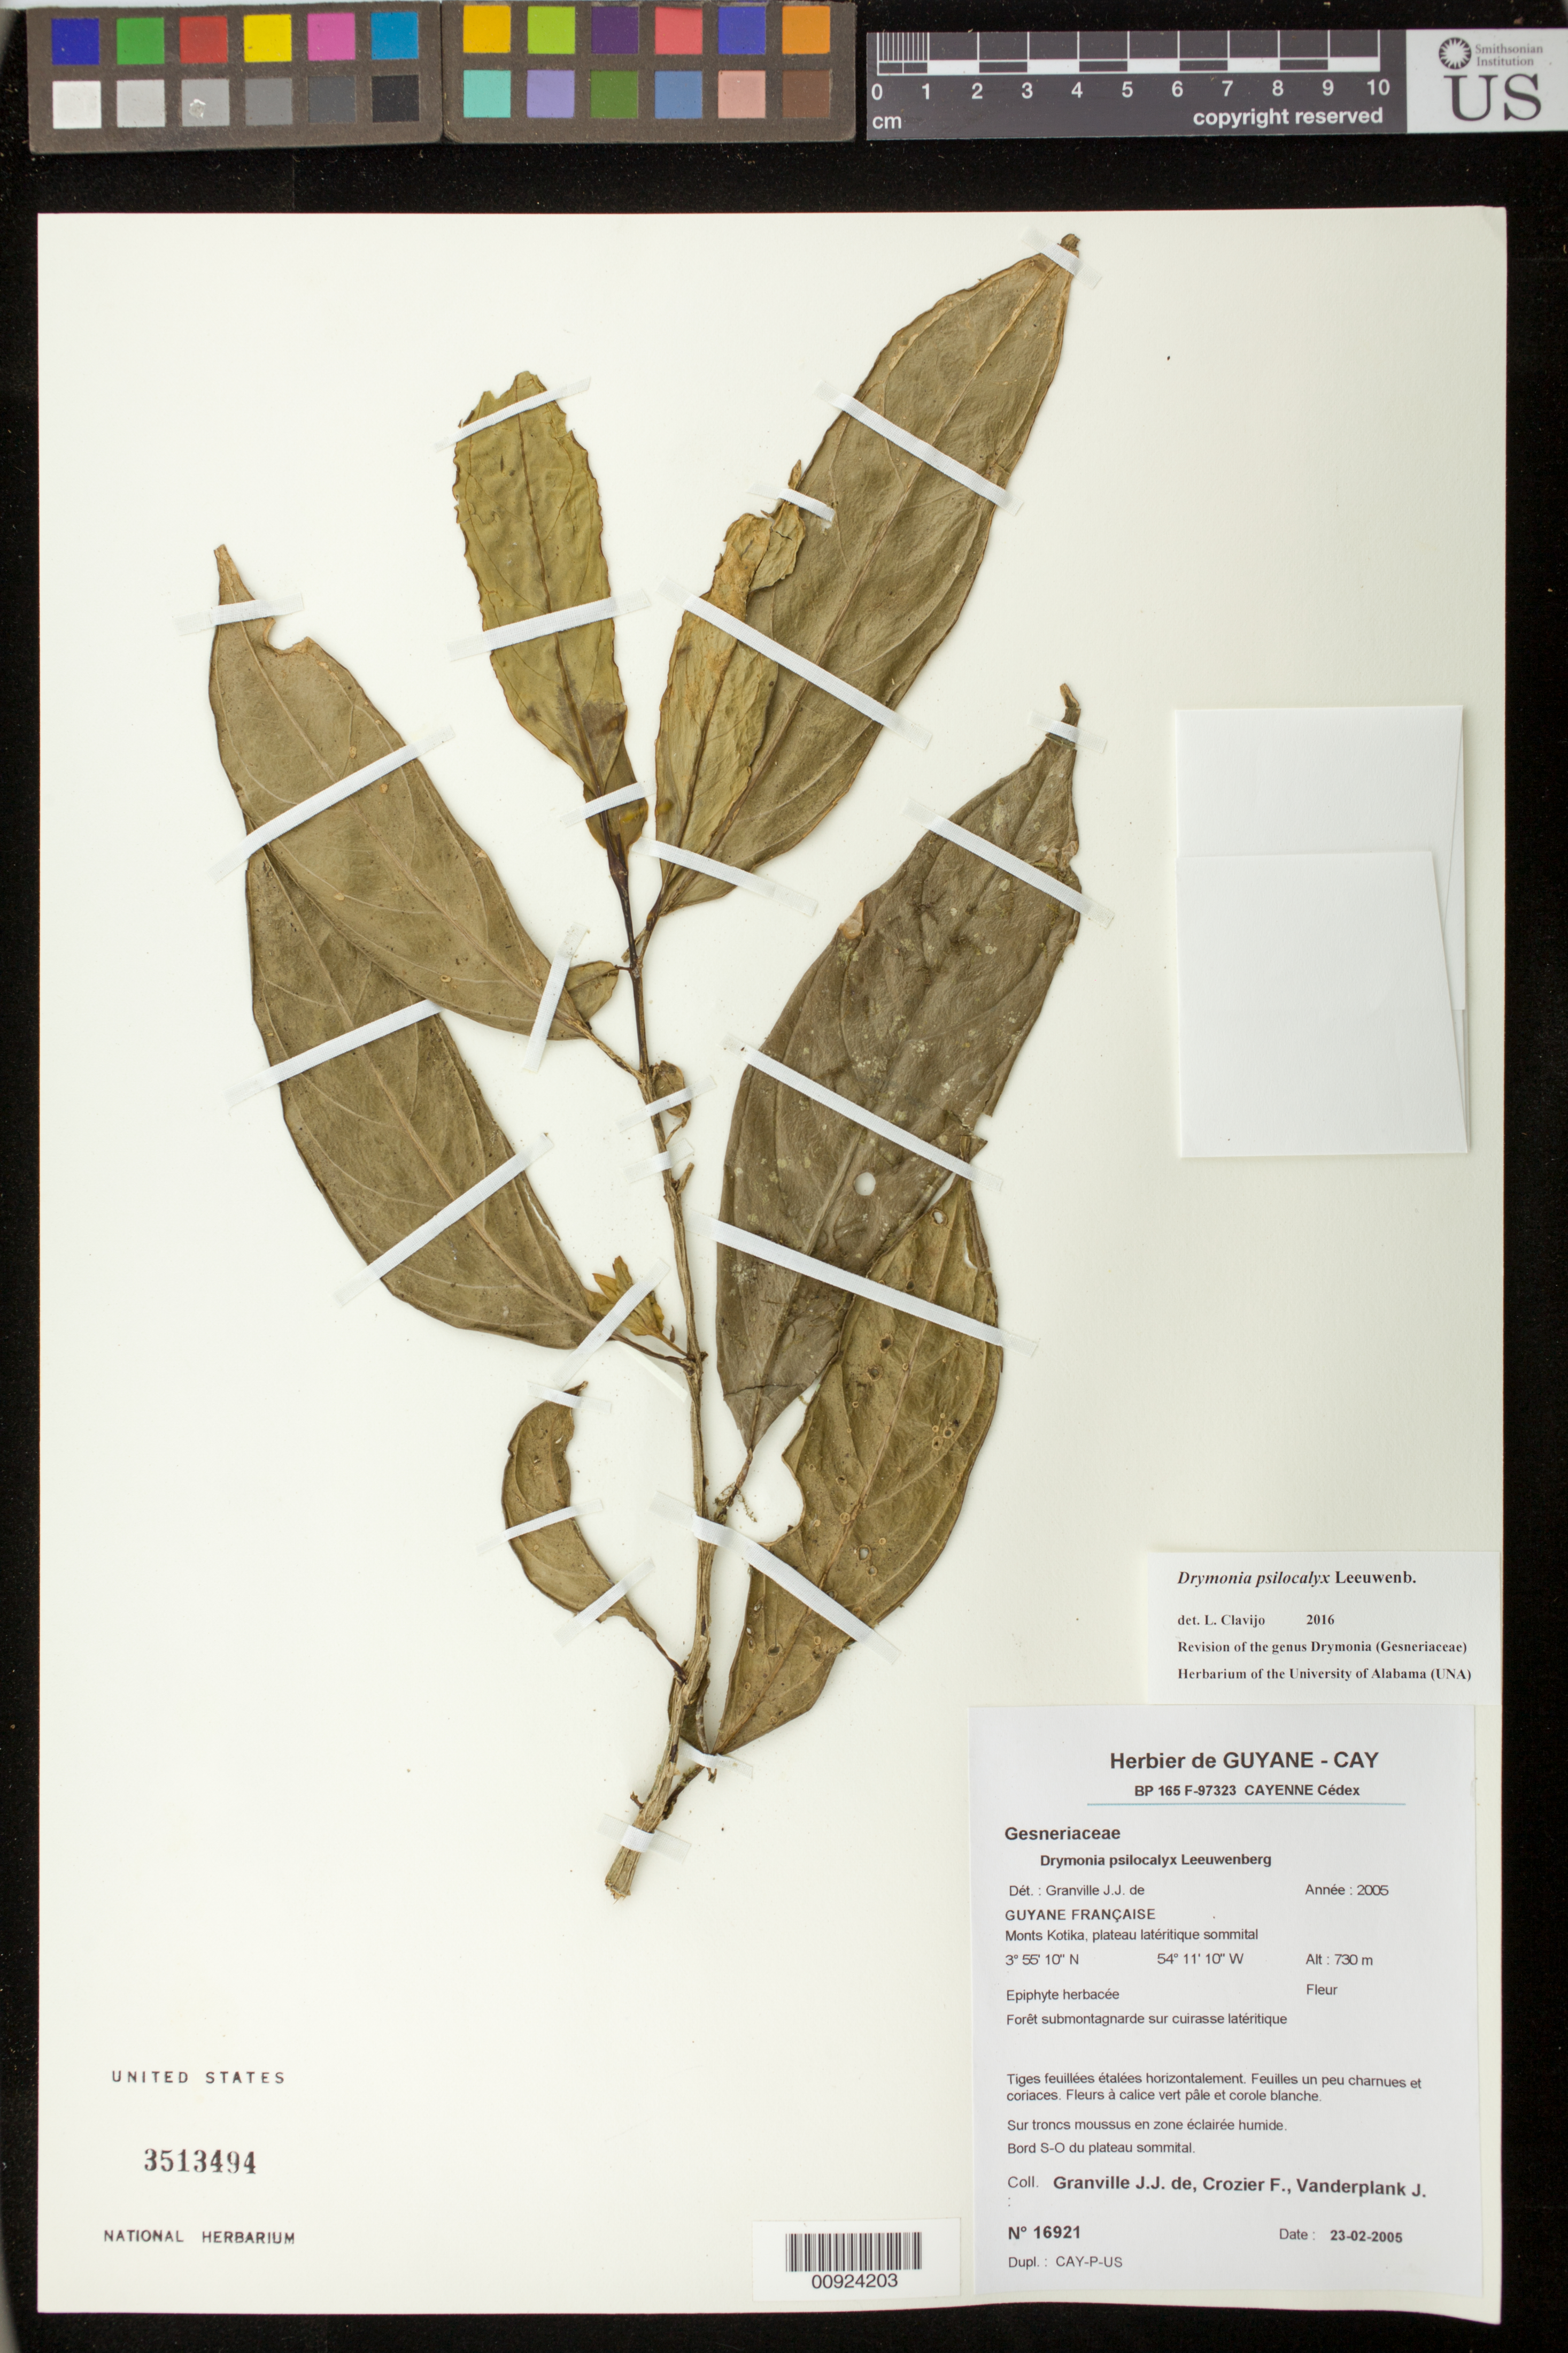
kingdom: Plantae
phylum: Tracheophyta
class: Magnoliopsida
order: Lamiales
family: Gesneriaceae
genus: Drymonia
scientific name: Drymonia psilocalyx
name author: Leeuwenb.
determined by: Granville, J. J. de, (CAY), Institut de Recherche pour le Developpement (IRD) (FRENCH GUIANA)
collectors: J.-J. de Granville, F. Crozier & J. Vanderplank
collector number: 16921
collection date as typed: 23-Feb-05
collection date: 2005-02-23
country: French Guiana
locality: Monts Kotika, bord SO du plateau lateritique sommital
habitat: Foret submontagnarde sur cuirasse lateritique; sur troncs moussus en zone eclariee humide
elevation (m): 730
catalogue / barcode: US 3513494